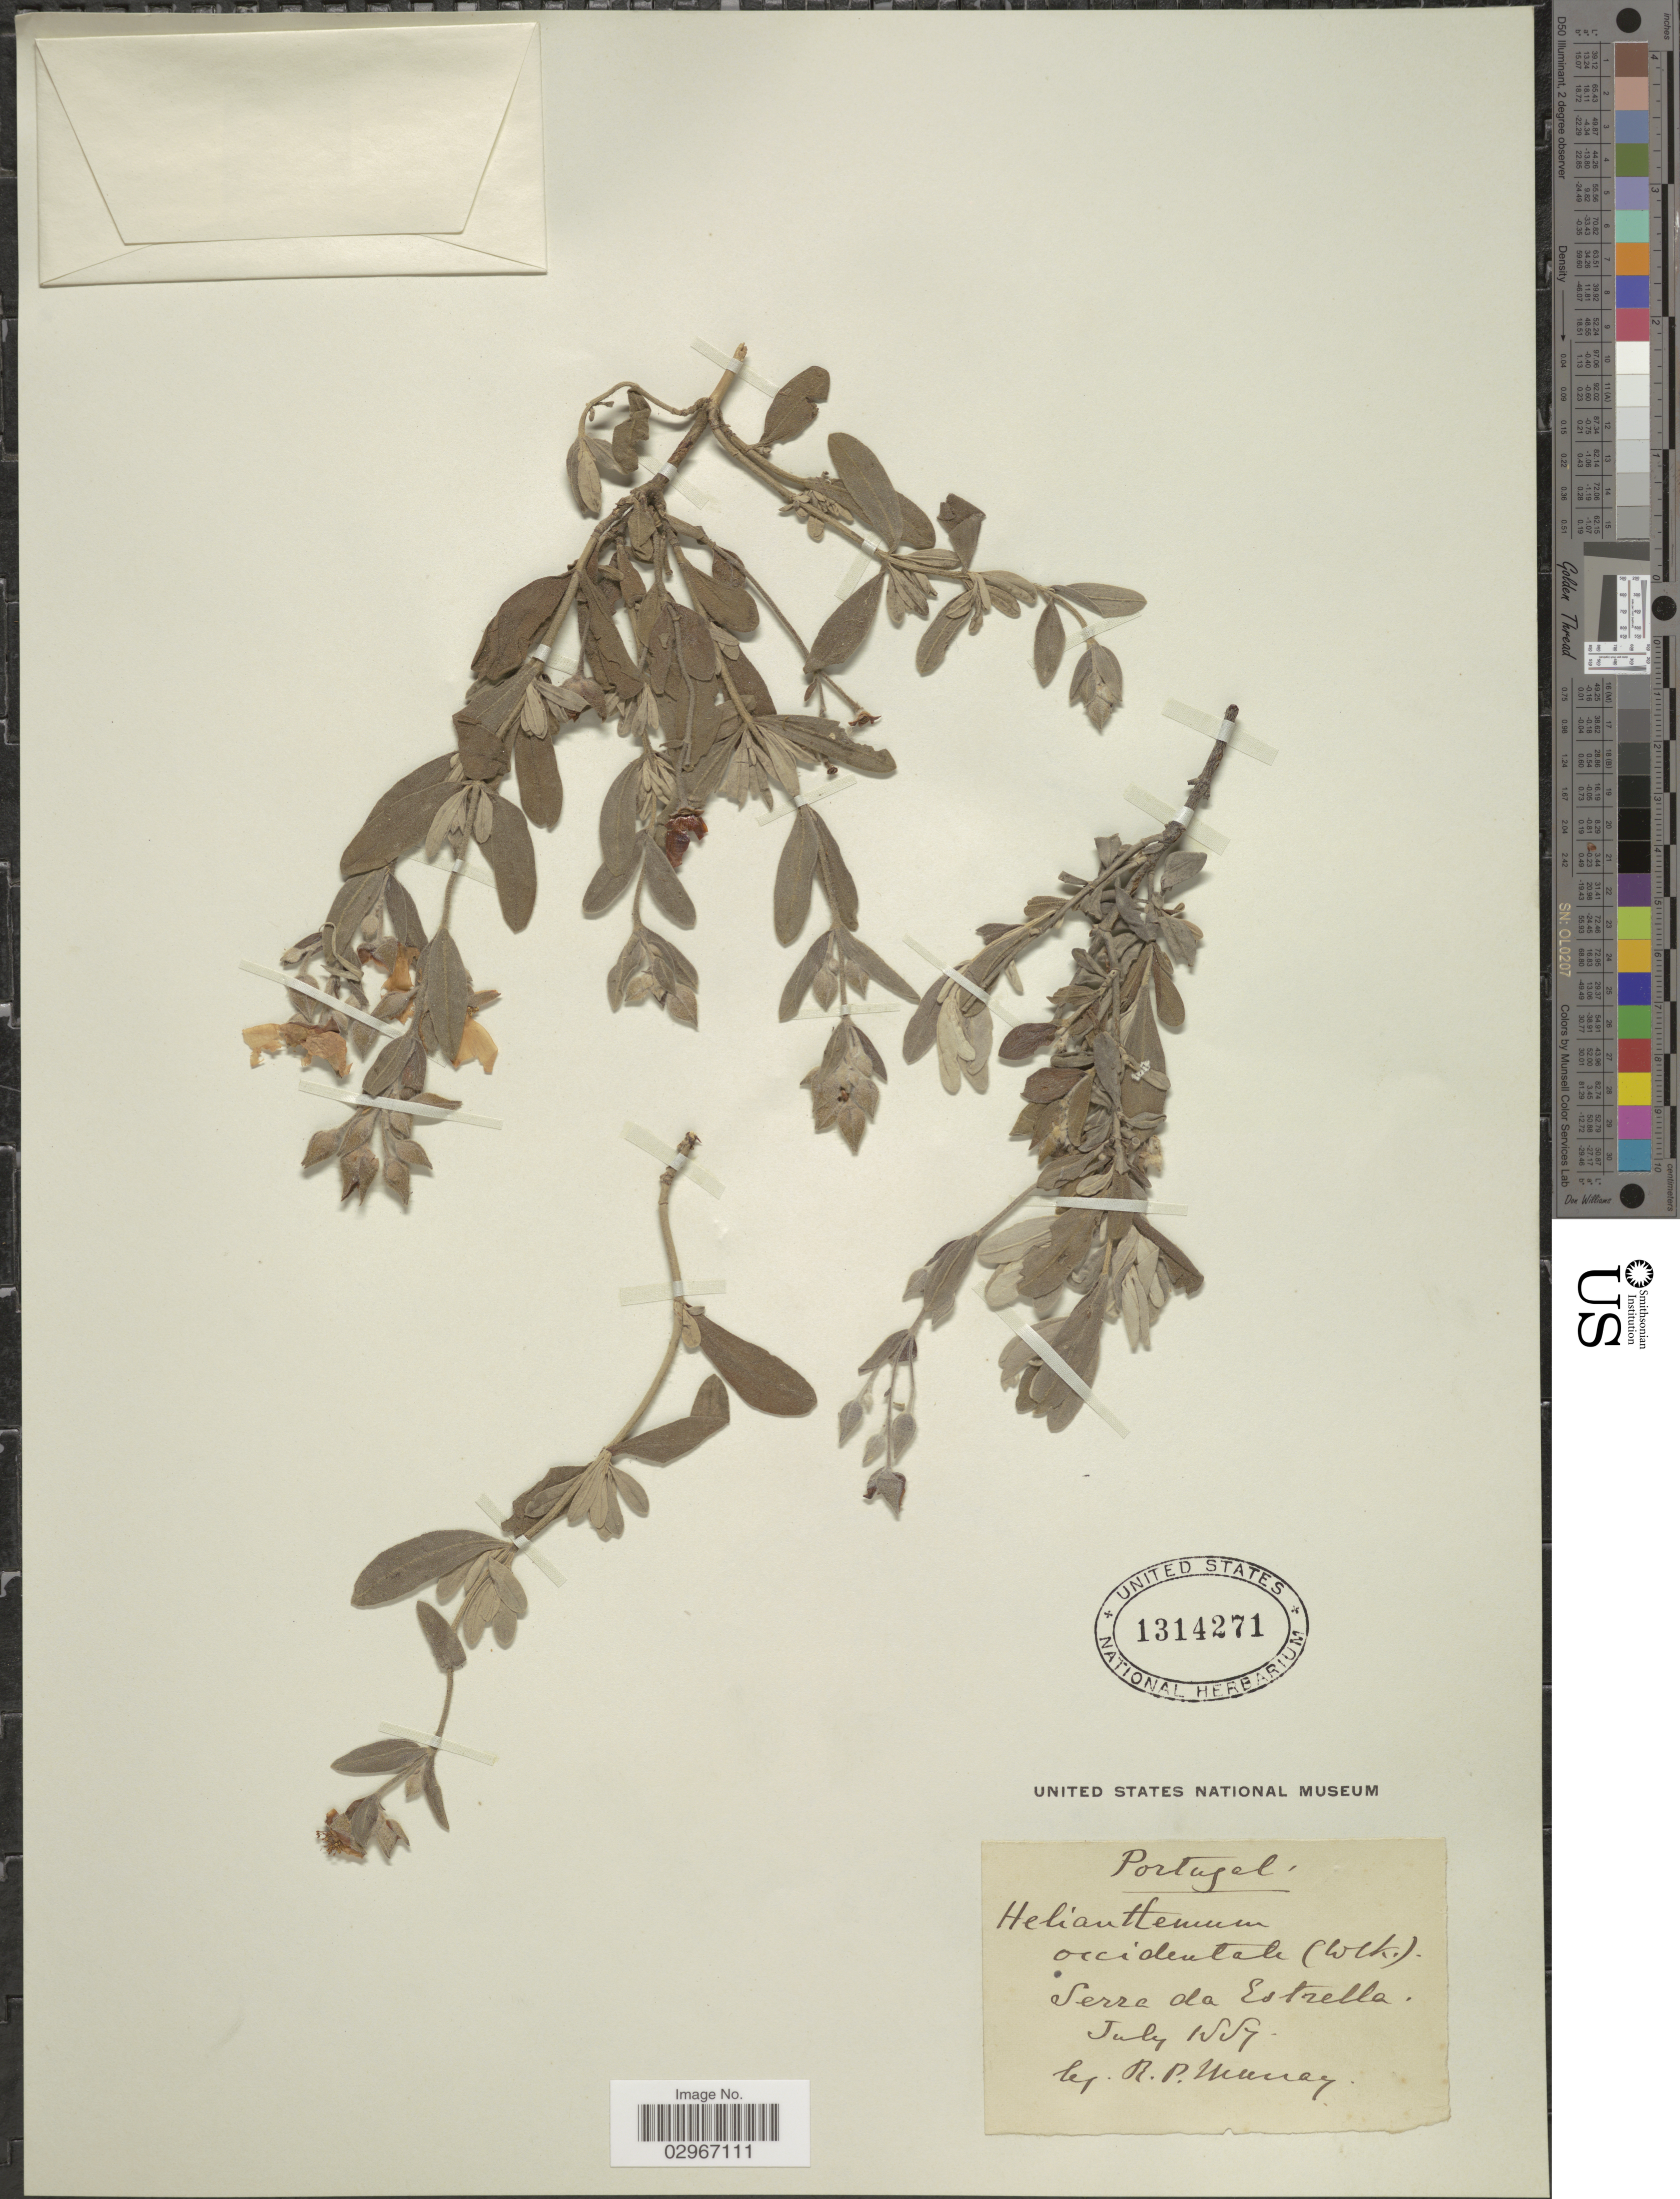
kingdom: Plantae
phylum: Tracheophyta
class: Magnoliopsida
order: Malvales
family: Cistaceae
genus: Helianthemum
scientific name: Helianthemum occidentale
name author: (Willk.) Nyman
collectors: R. P. Murray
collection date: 1884-07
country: Portugal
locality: Serra de Estrella.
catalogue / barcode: US 1314271